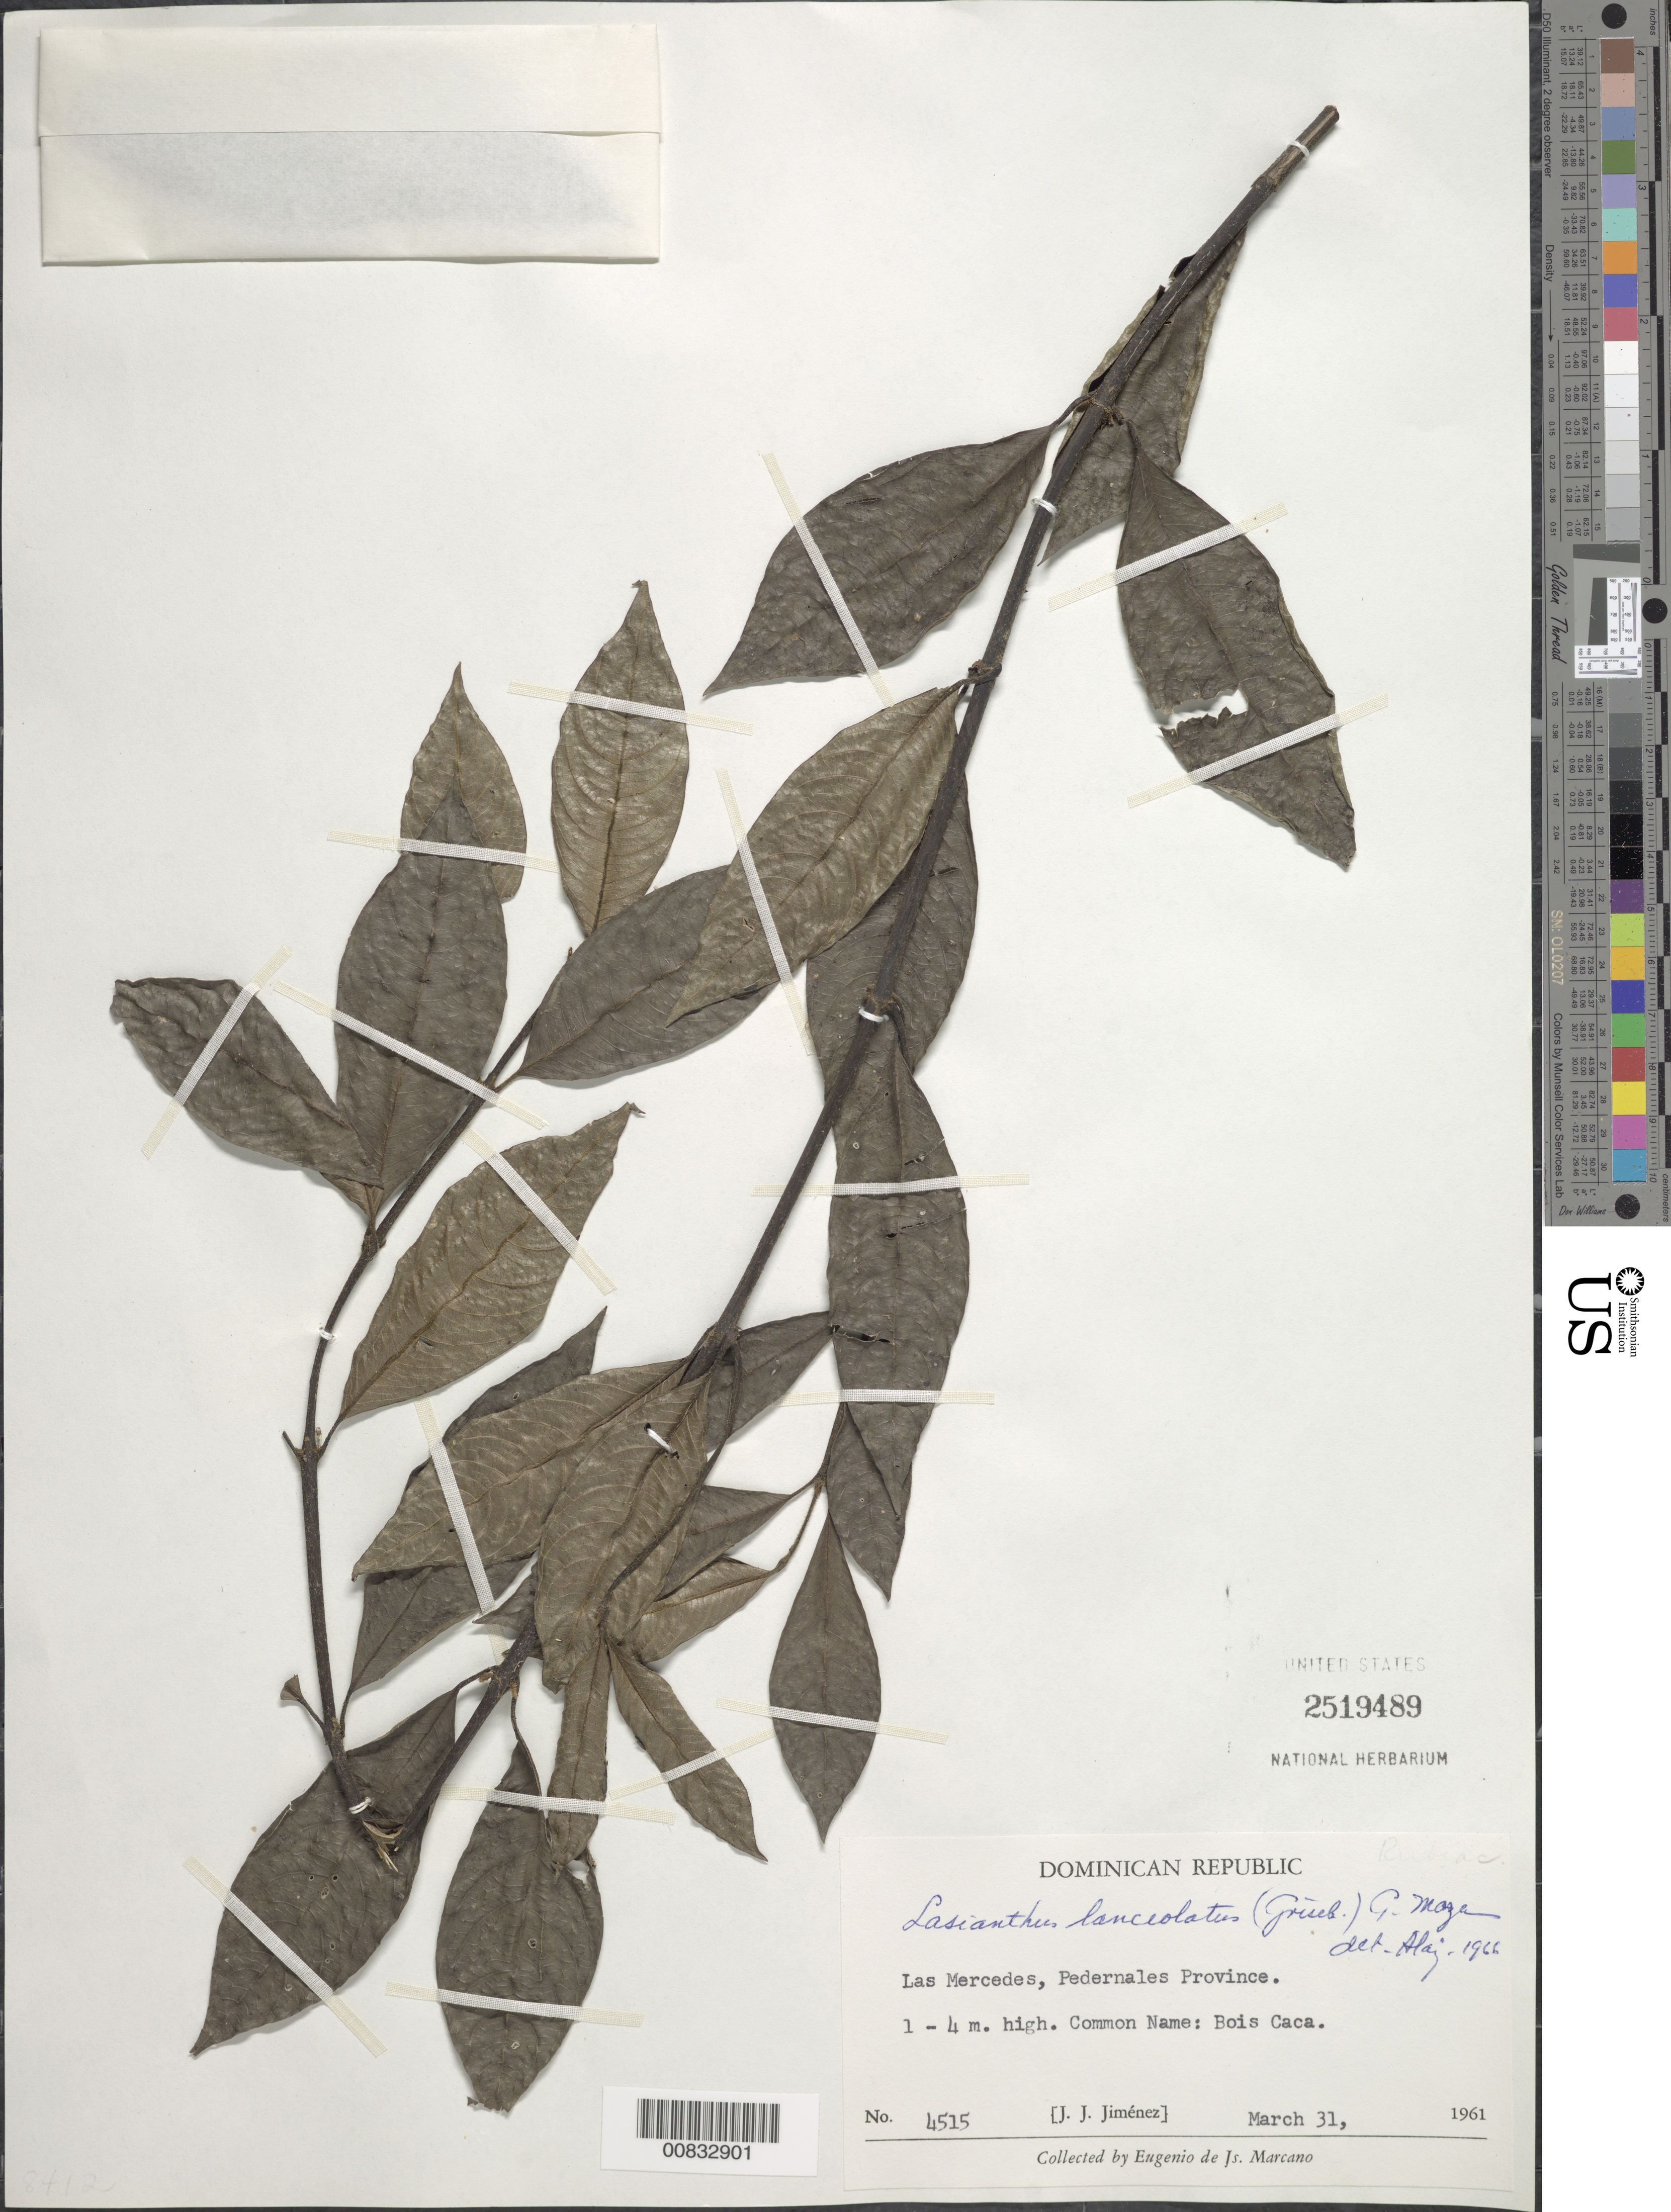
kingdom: Plantae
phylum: Tracheophyta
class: Magnoliopsida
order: Gentianales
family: Rubiaceae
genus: Lasianthus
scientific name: Lasianthus lanceolatus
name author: (Griseb.) Urb.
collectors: J. J. Jiménez Almonte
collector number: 4515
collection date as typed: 31 Mar 1961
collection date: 1961-03-31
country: Dominican Republic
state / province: Pedernales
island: Hispaniola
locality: Las Mercedes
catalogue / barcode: US 2519489